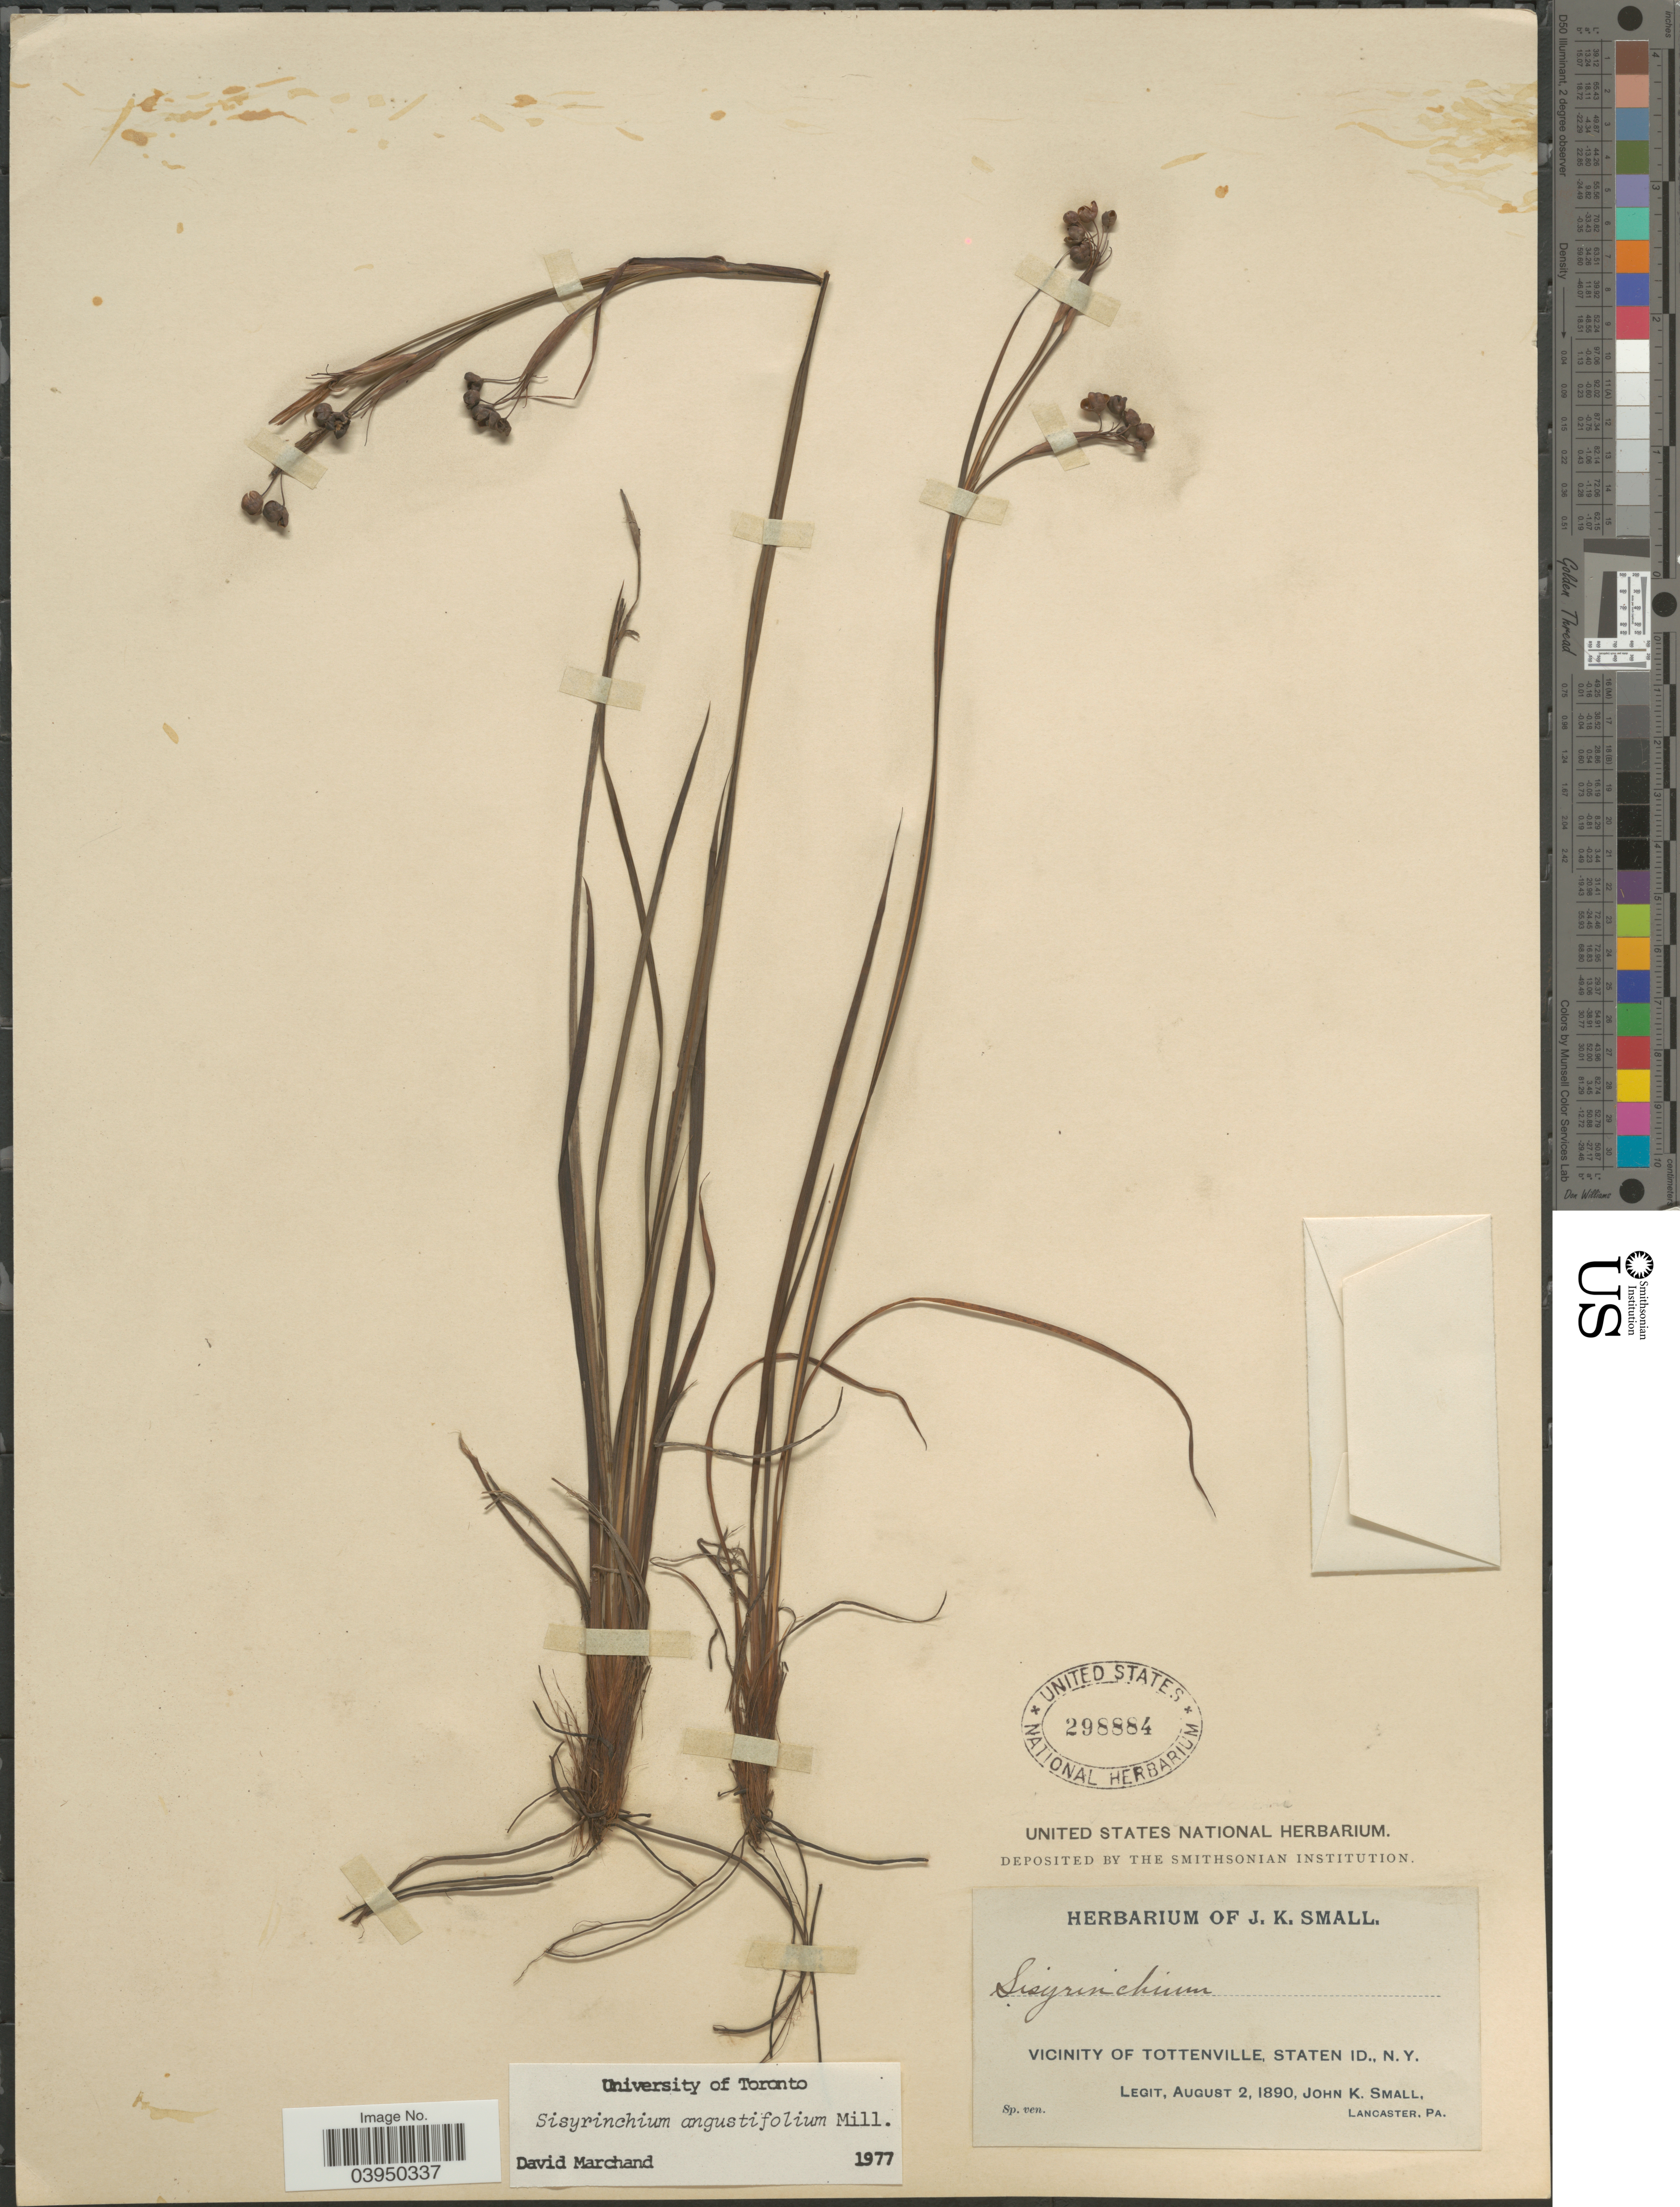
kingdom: Plantae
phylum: Tracheophyta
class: Liliopsida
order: Asparagales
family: Iridaceae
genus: Sisyrinchium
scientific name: Sisyrinchium angustifolium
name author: Mill.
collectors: J. K. Small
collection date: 1890-08-02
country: United States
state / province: New York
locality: Vicinity of Tottenville, Staten Id.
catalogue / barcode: US 298884